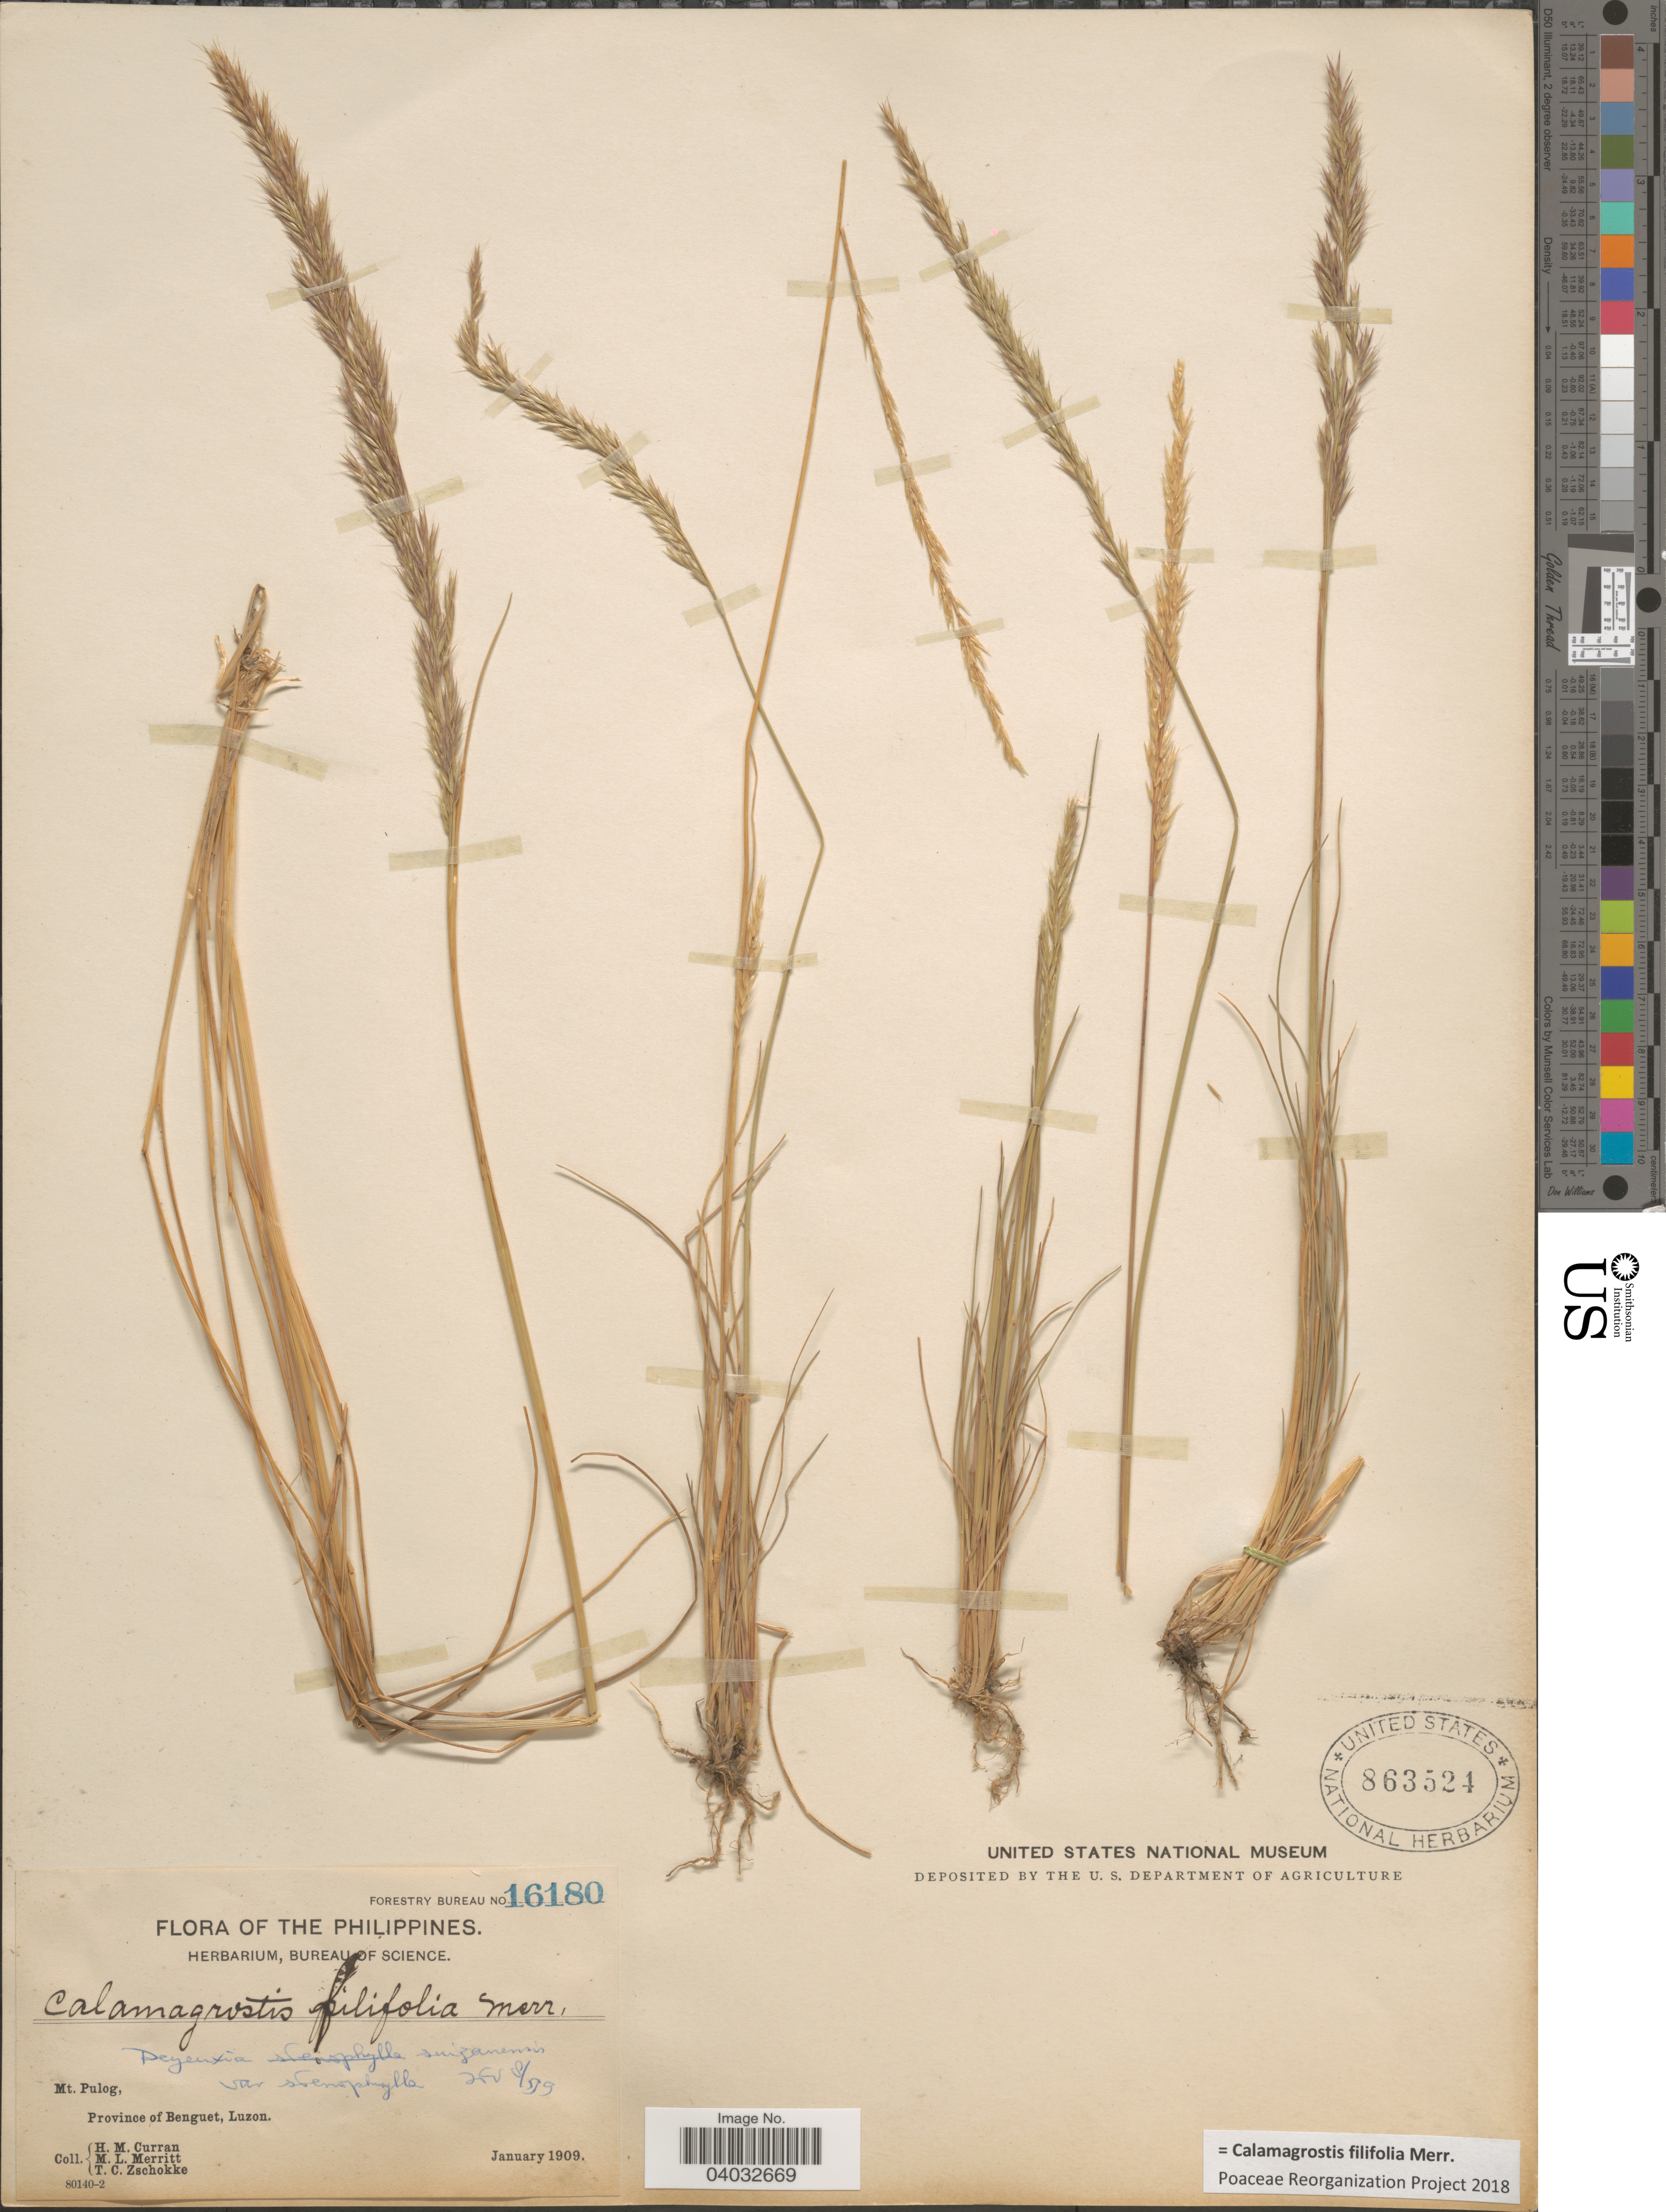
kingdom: Plantae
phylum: Tracheophyta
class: Liliopsida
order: Poales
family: Poaceae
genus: Calamagrostis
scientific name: Calamagrostis filifolia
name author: Merr.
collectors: H. M. Curran, M. L. Merritt & T. C. Zschokke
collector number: Forestry Bureau 16180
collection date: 1909-01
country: Philippines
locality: The Philippines. Mt. Pulog. Province of Benguet, Luzon.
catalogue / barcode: US 863524